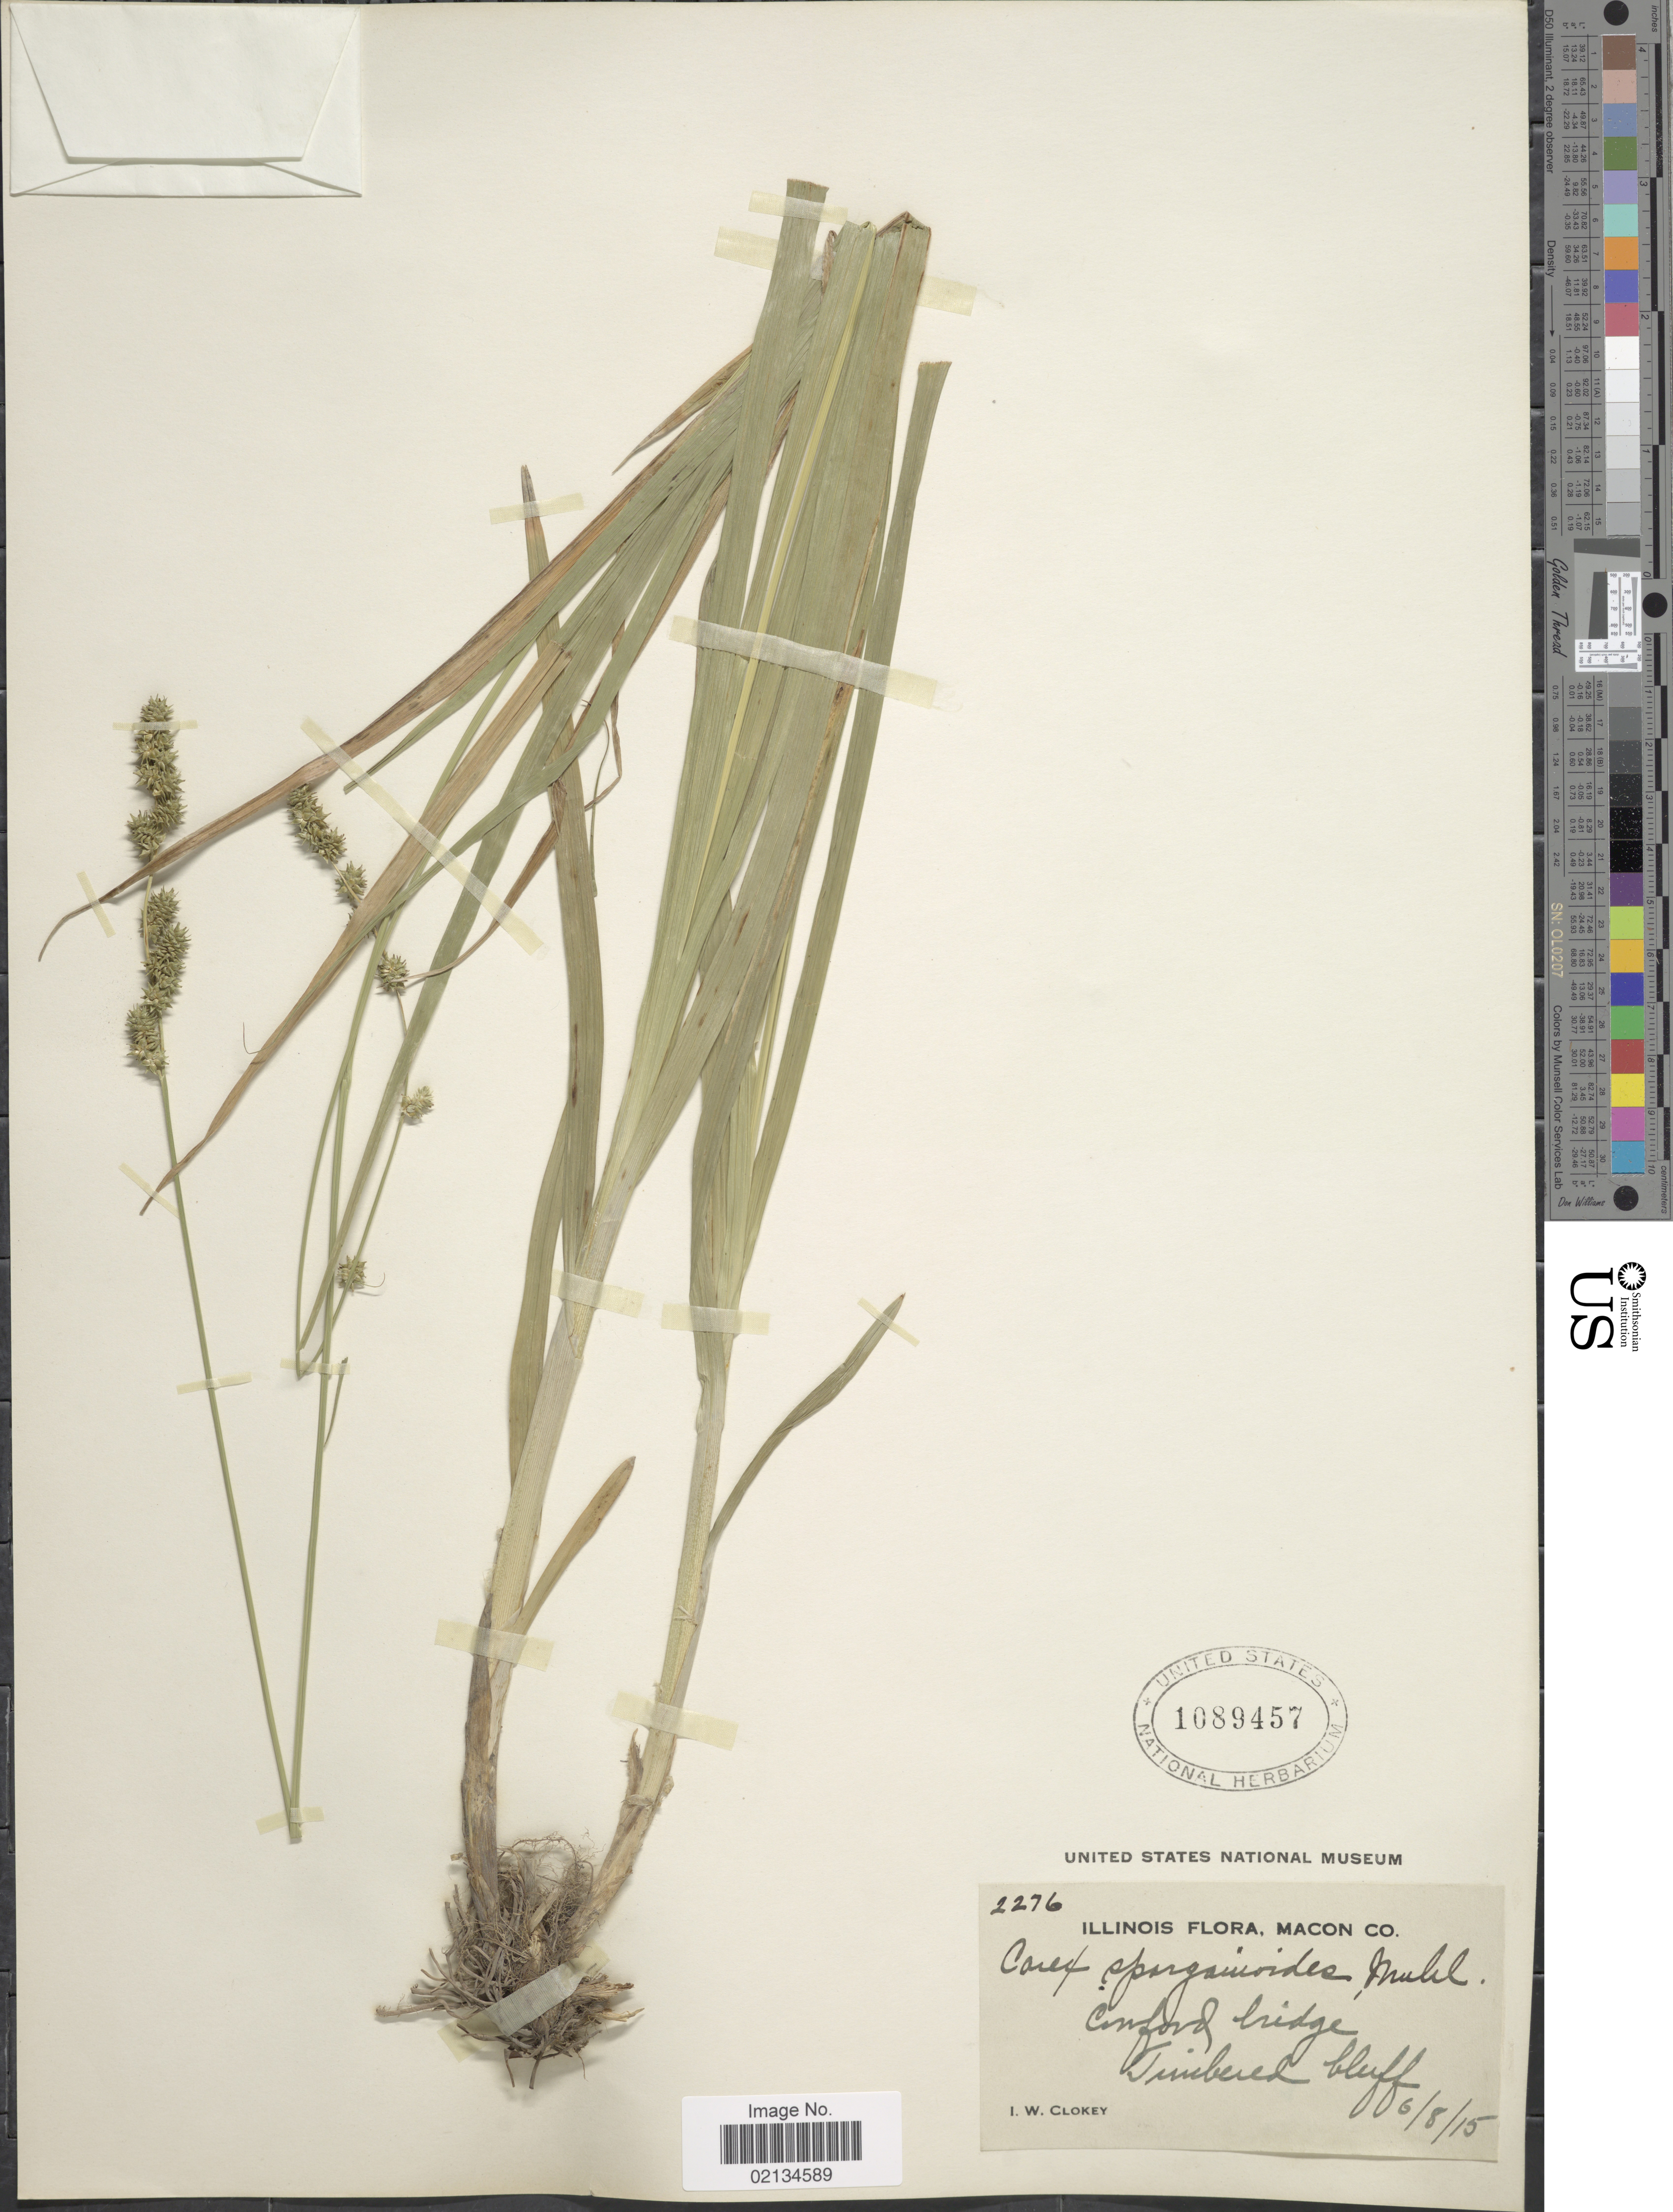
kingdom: Plantae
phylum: Tracheophyta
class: Liliopsida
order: Poales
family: Cyperaceae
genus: Carex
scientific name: Carex sparganioides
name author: Muhl. ex Willd.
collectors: I. W. Clokey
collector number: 2276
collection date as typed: Transcribed d/m/y: 8/6/15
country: United States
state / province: Illinois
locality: Macon Co., Cowford bridge, Timberland bluff.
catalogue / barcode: US 1089457